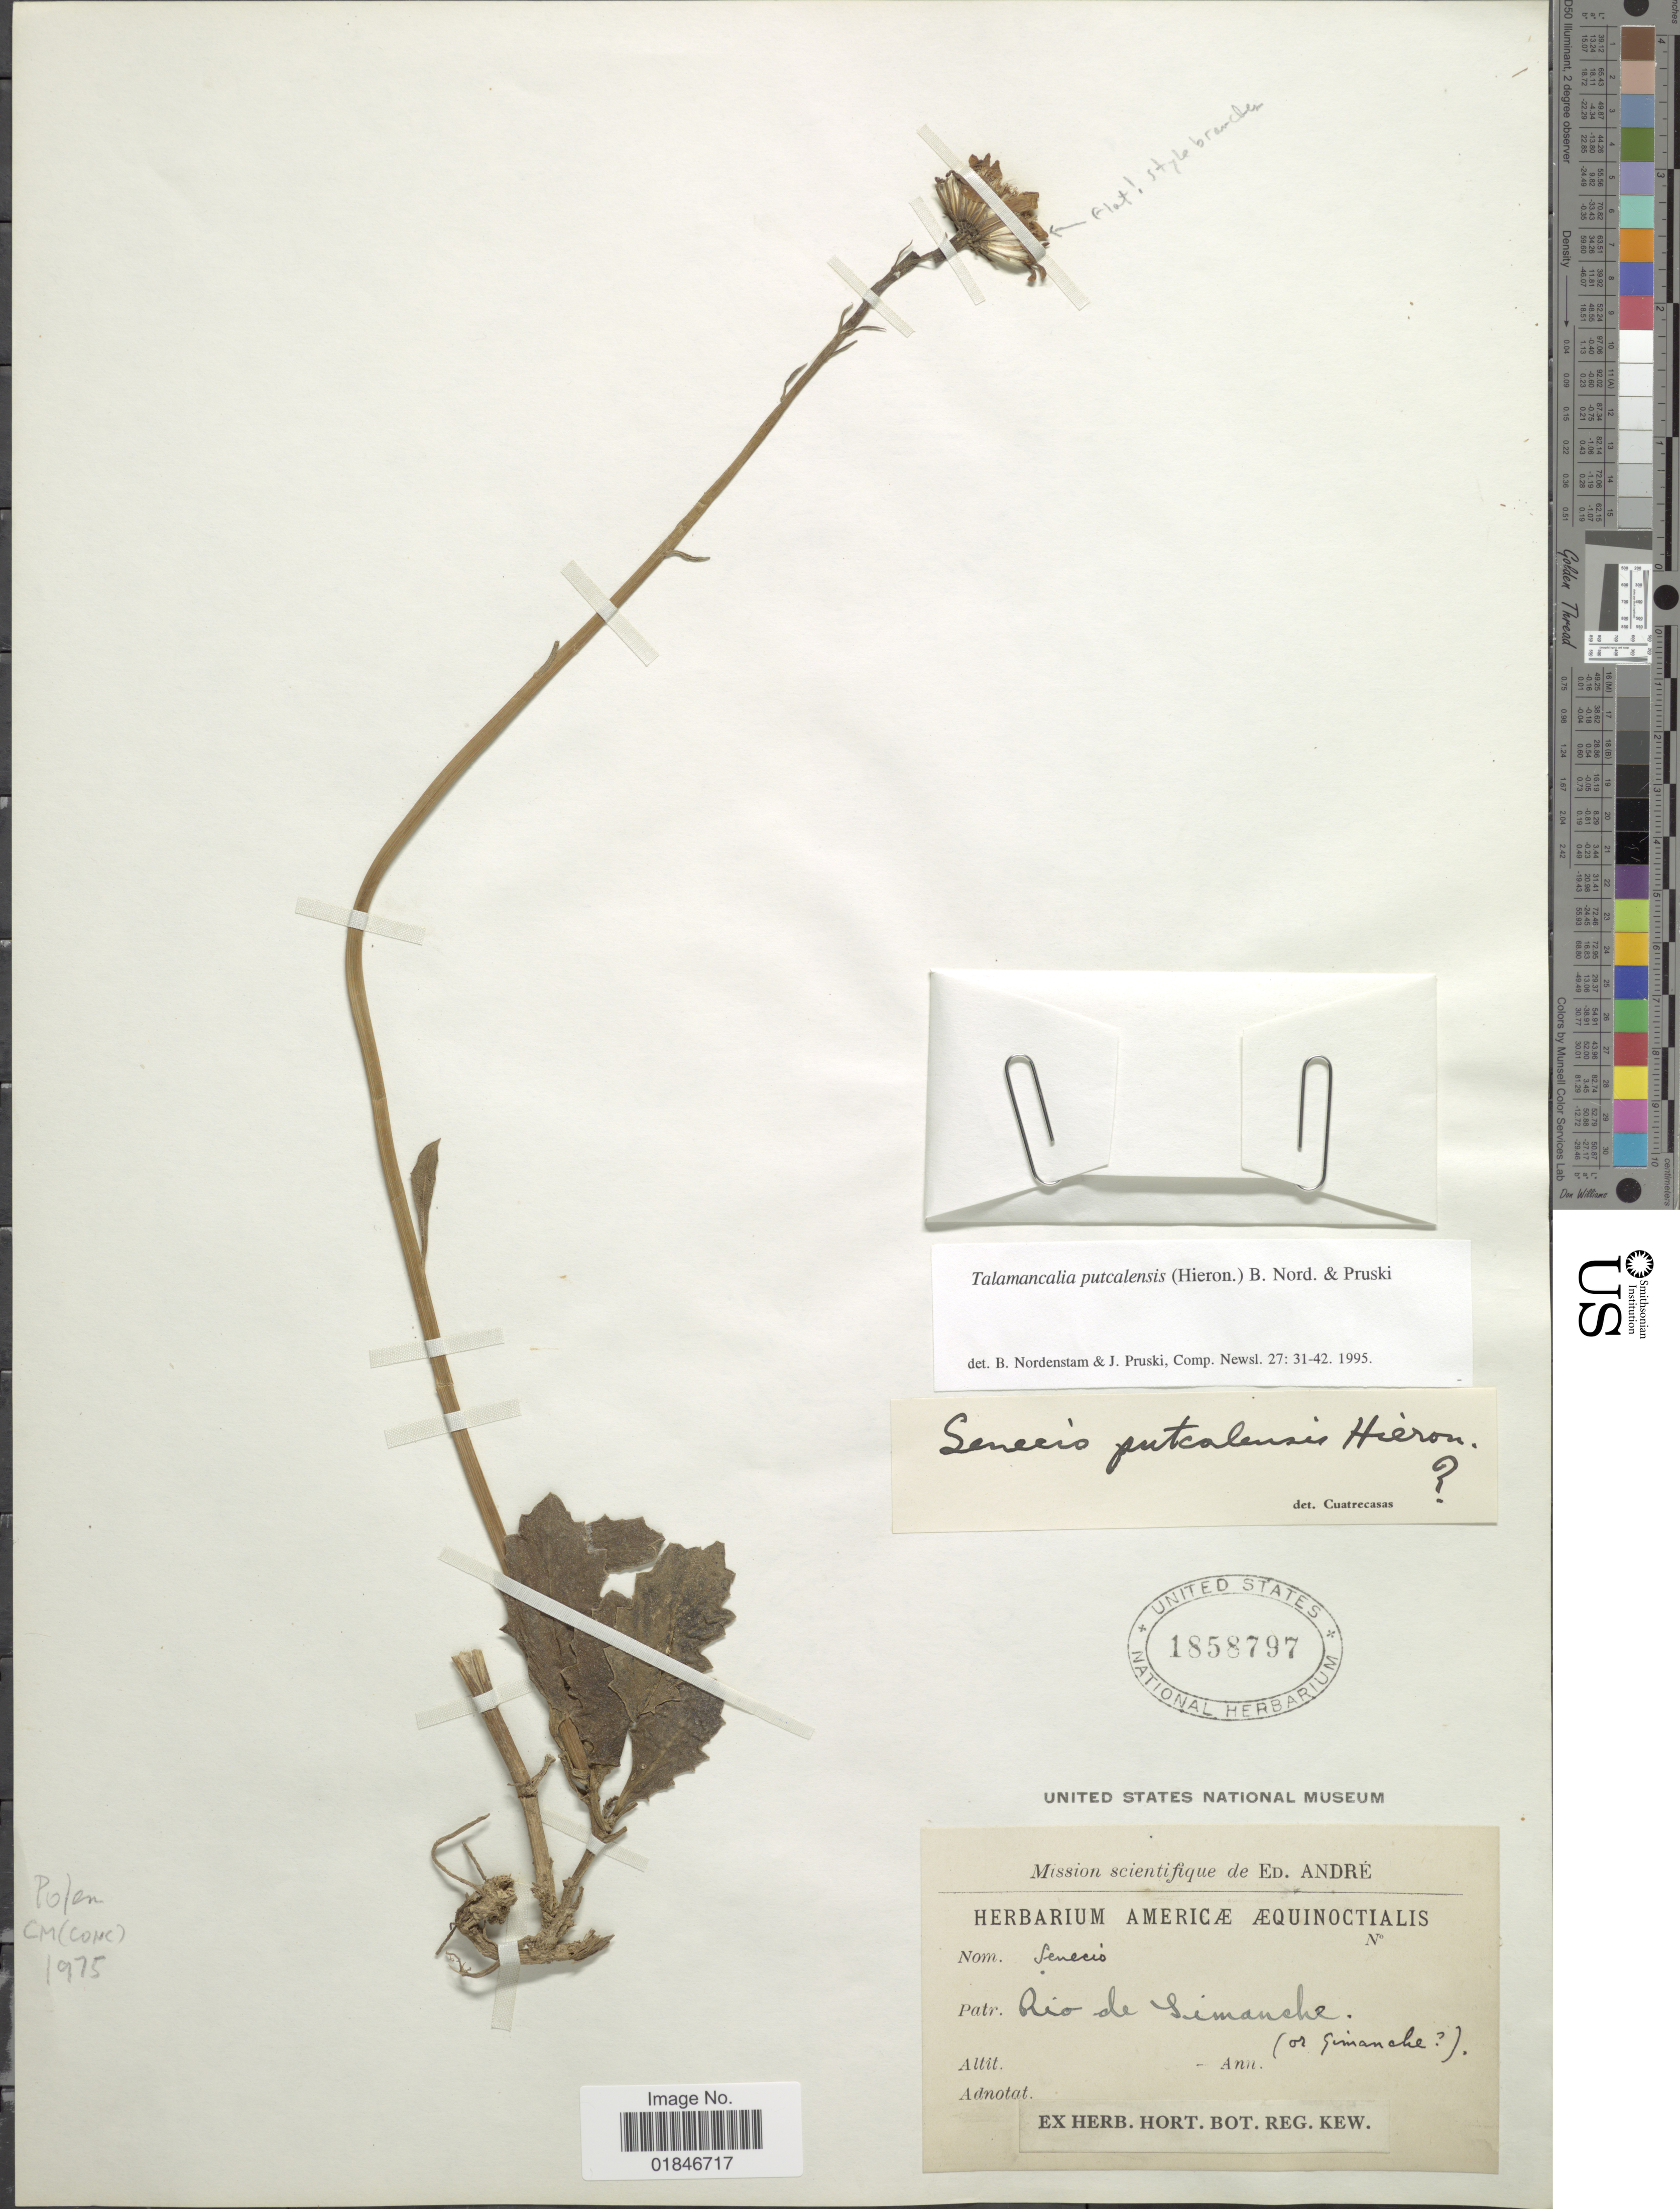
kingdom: Plantae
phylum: Tracheophyta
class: Magnoliopsida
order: Asterales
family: Asteraceae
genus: Talamancalia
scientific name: Talamancalia putcalensis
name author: (Hieron.) B. Nord. & Pruski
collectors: E. Andre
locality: Rio de Simanche [interpreted]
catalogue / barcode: US 1858797